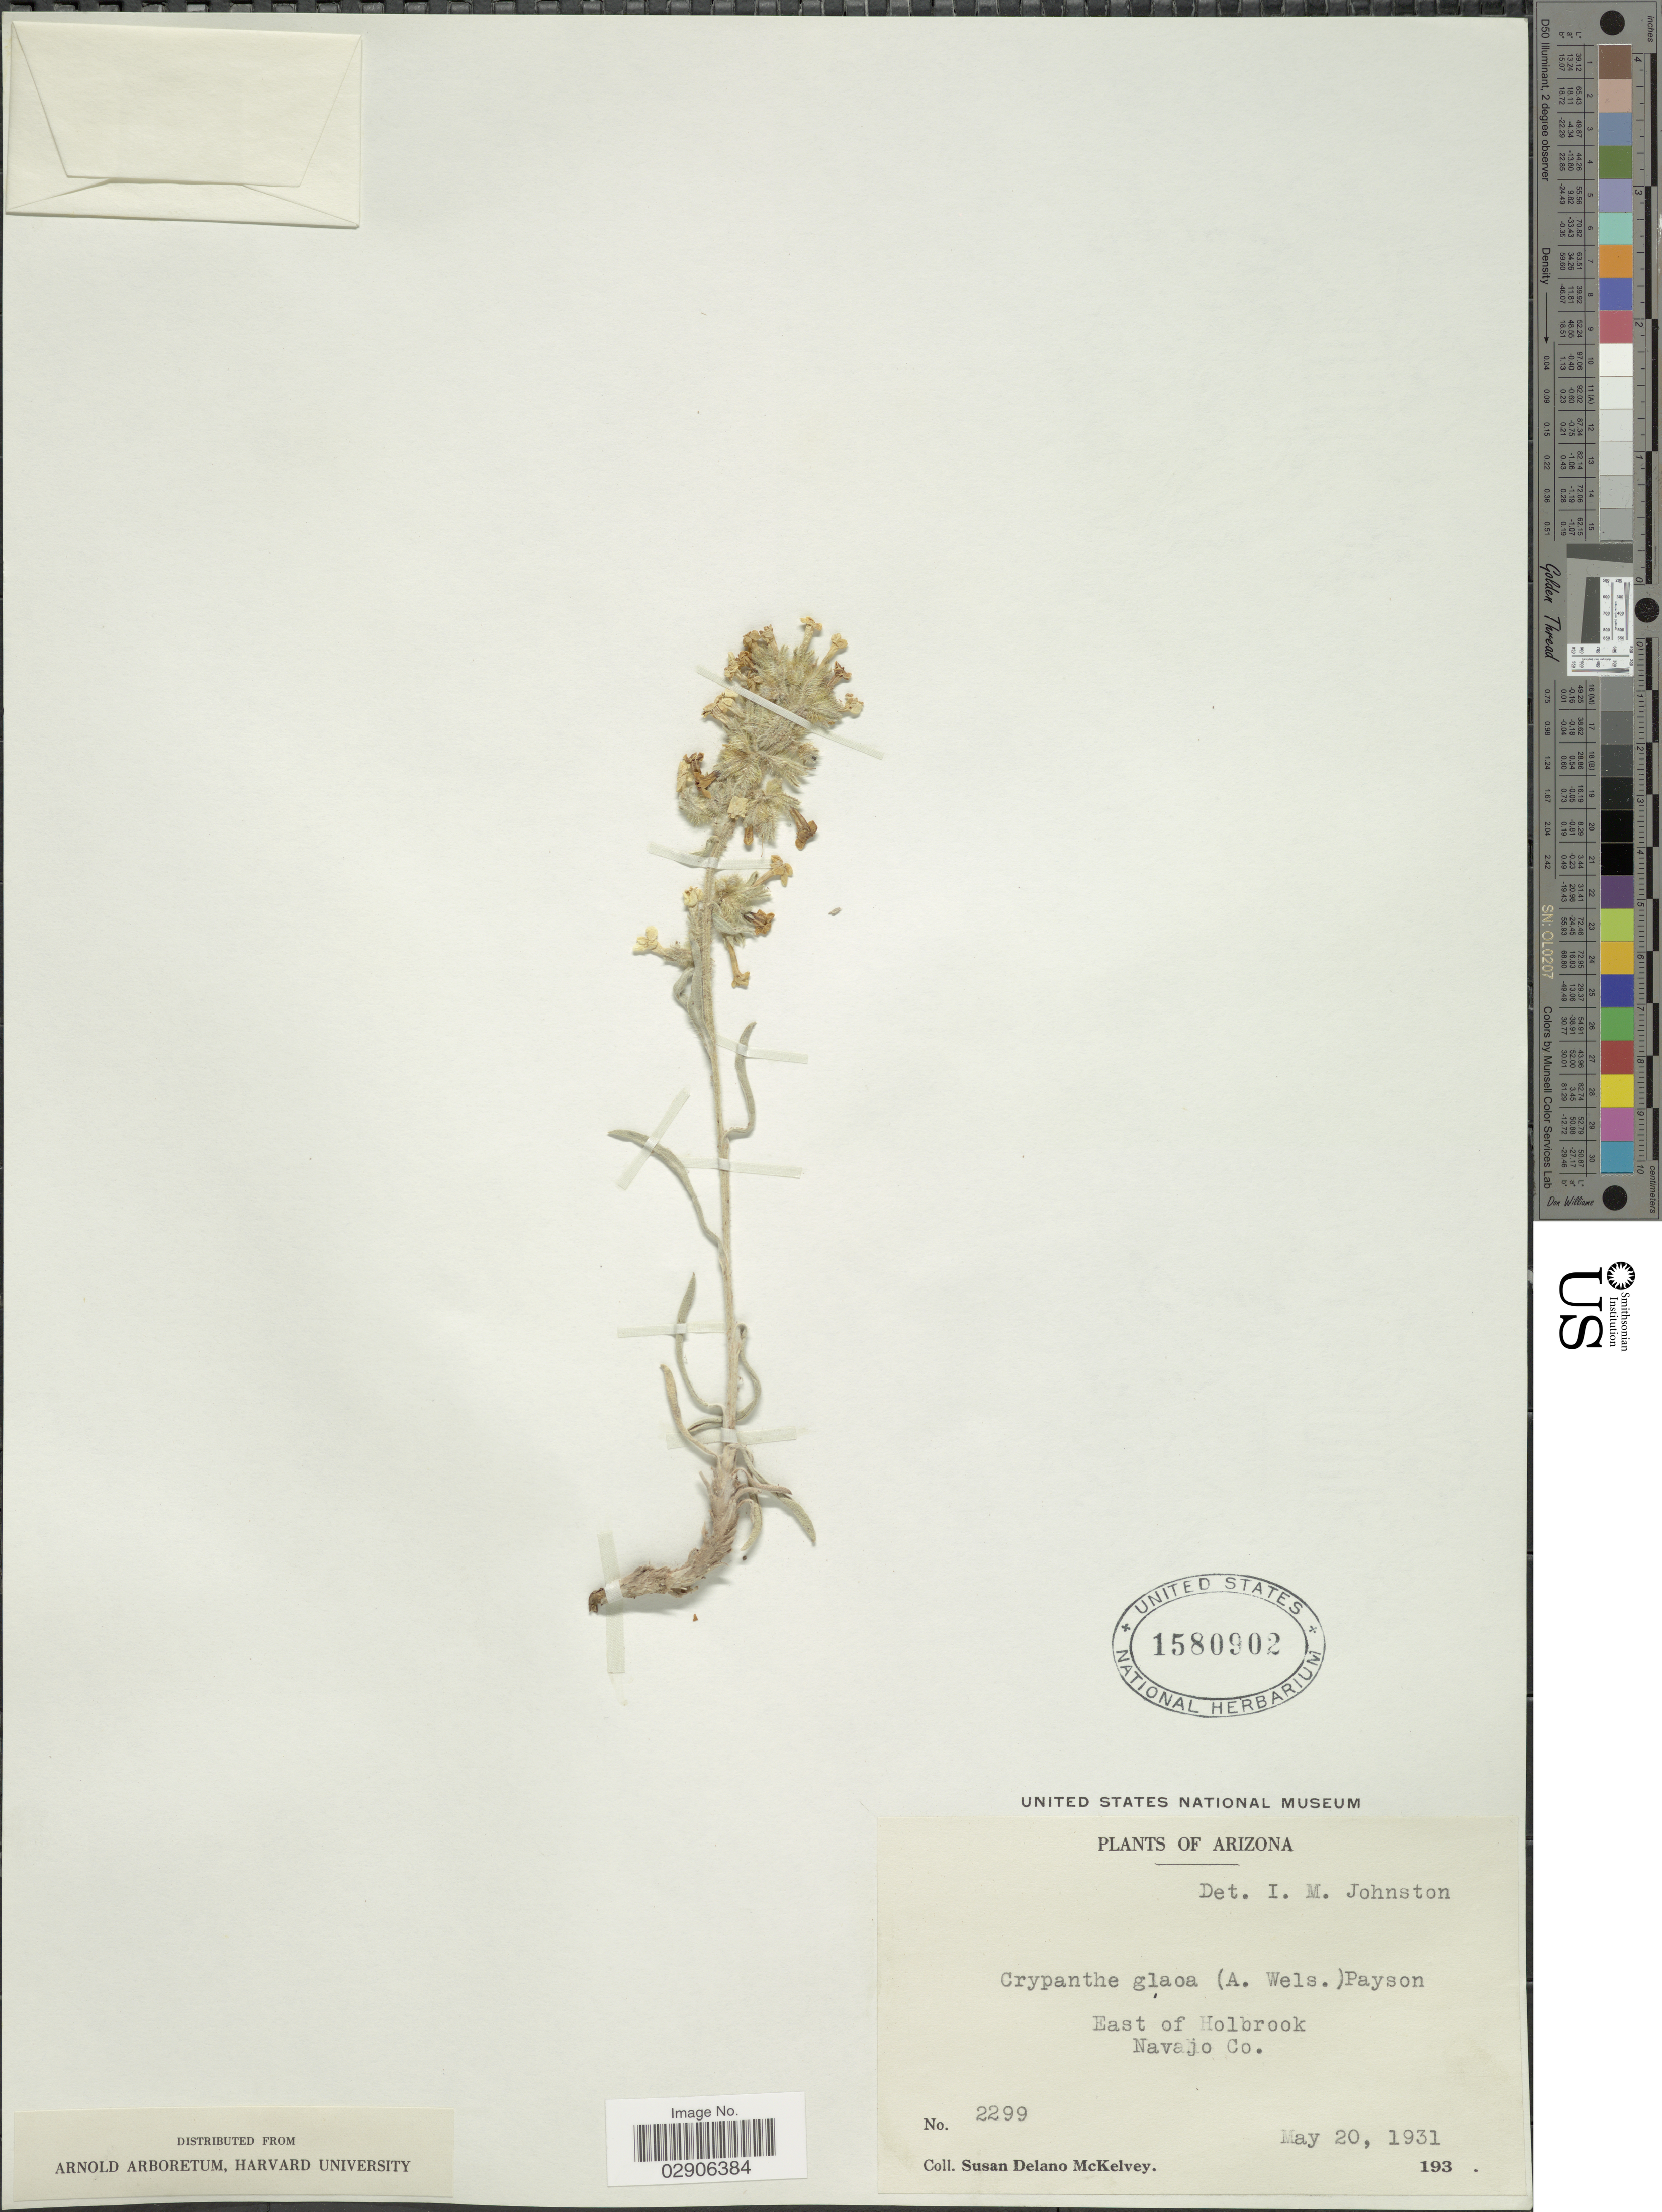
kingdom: Plantae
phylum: Tracheophyta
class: Magnoliopsida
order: Boraginales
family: Boraginaceae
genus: Oreocarya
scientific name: Oreocarya flava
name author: A. Nelson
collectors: S. A. McKelvey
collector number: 2299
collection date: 1931-05-20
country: United States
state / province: Arizona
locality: East of Holbrook. Navajo Co.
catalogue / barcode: US 1580902